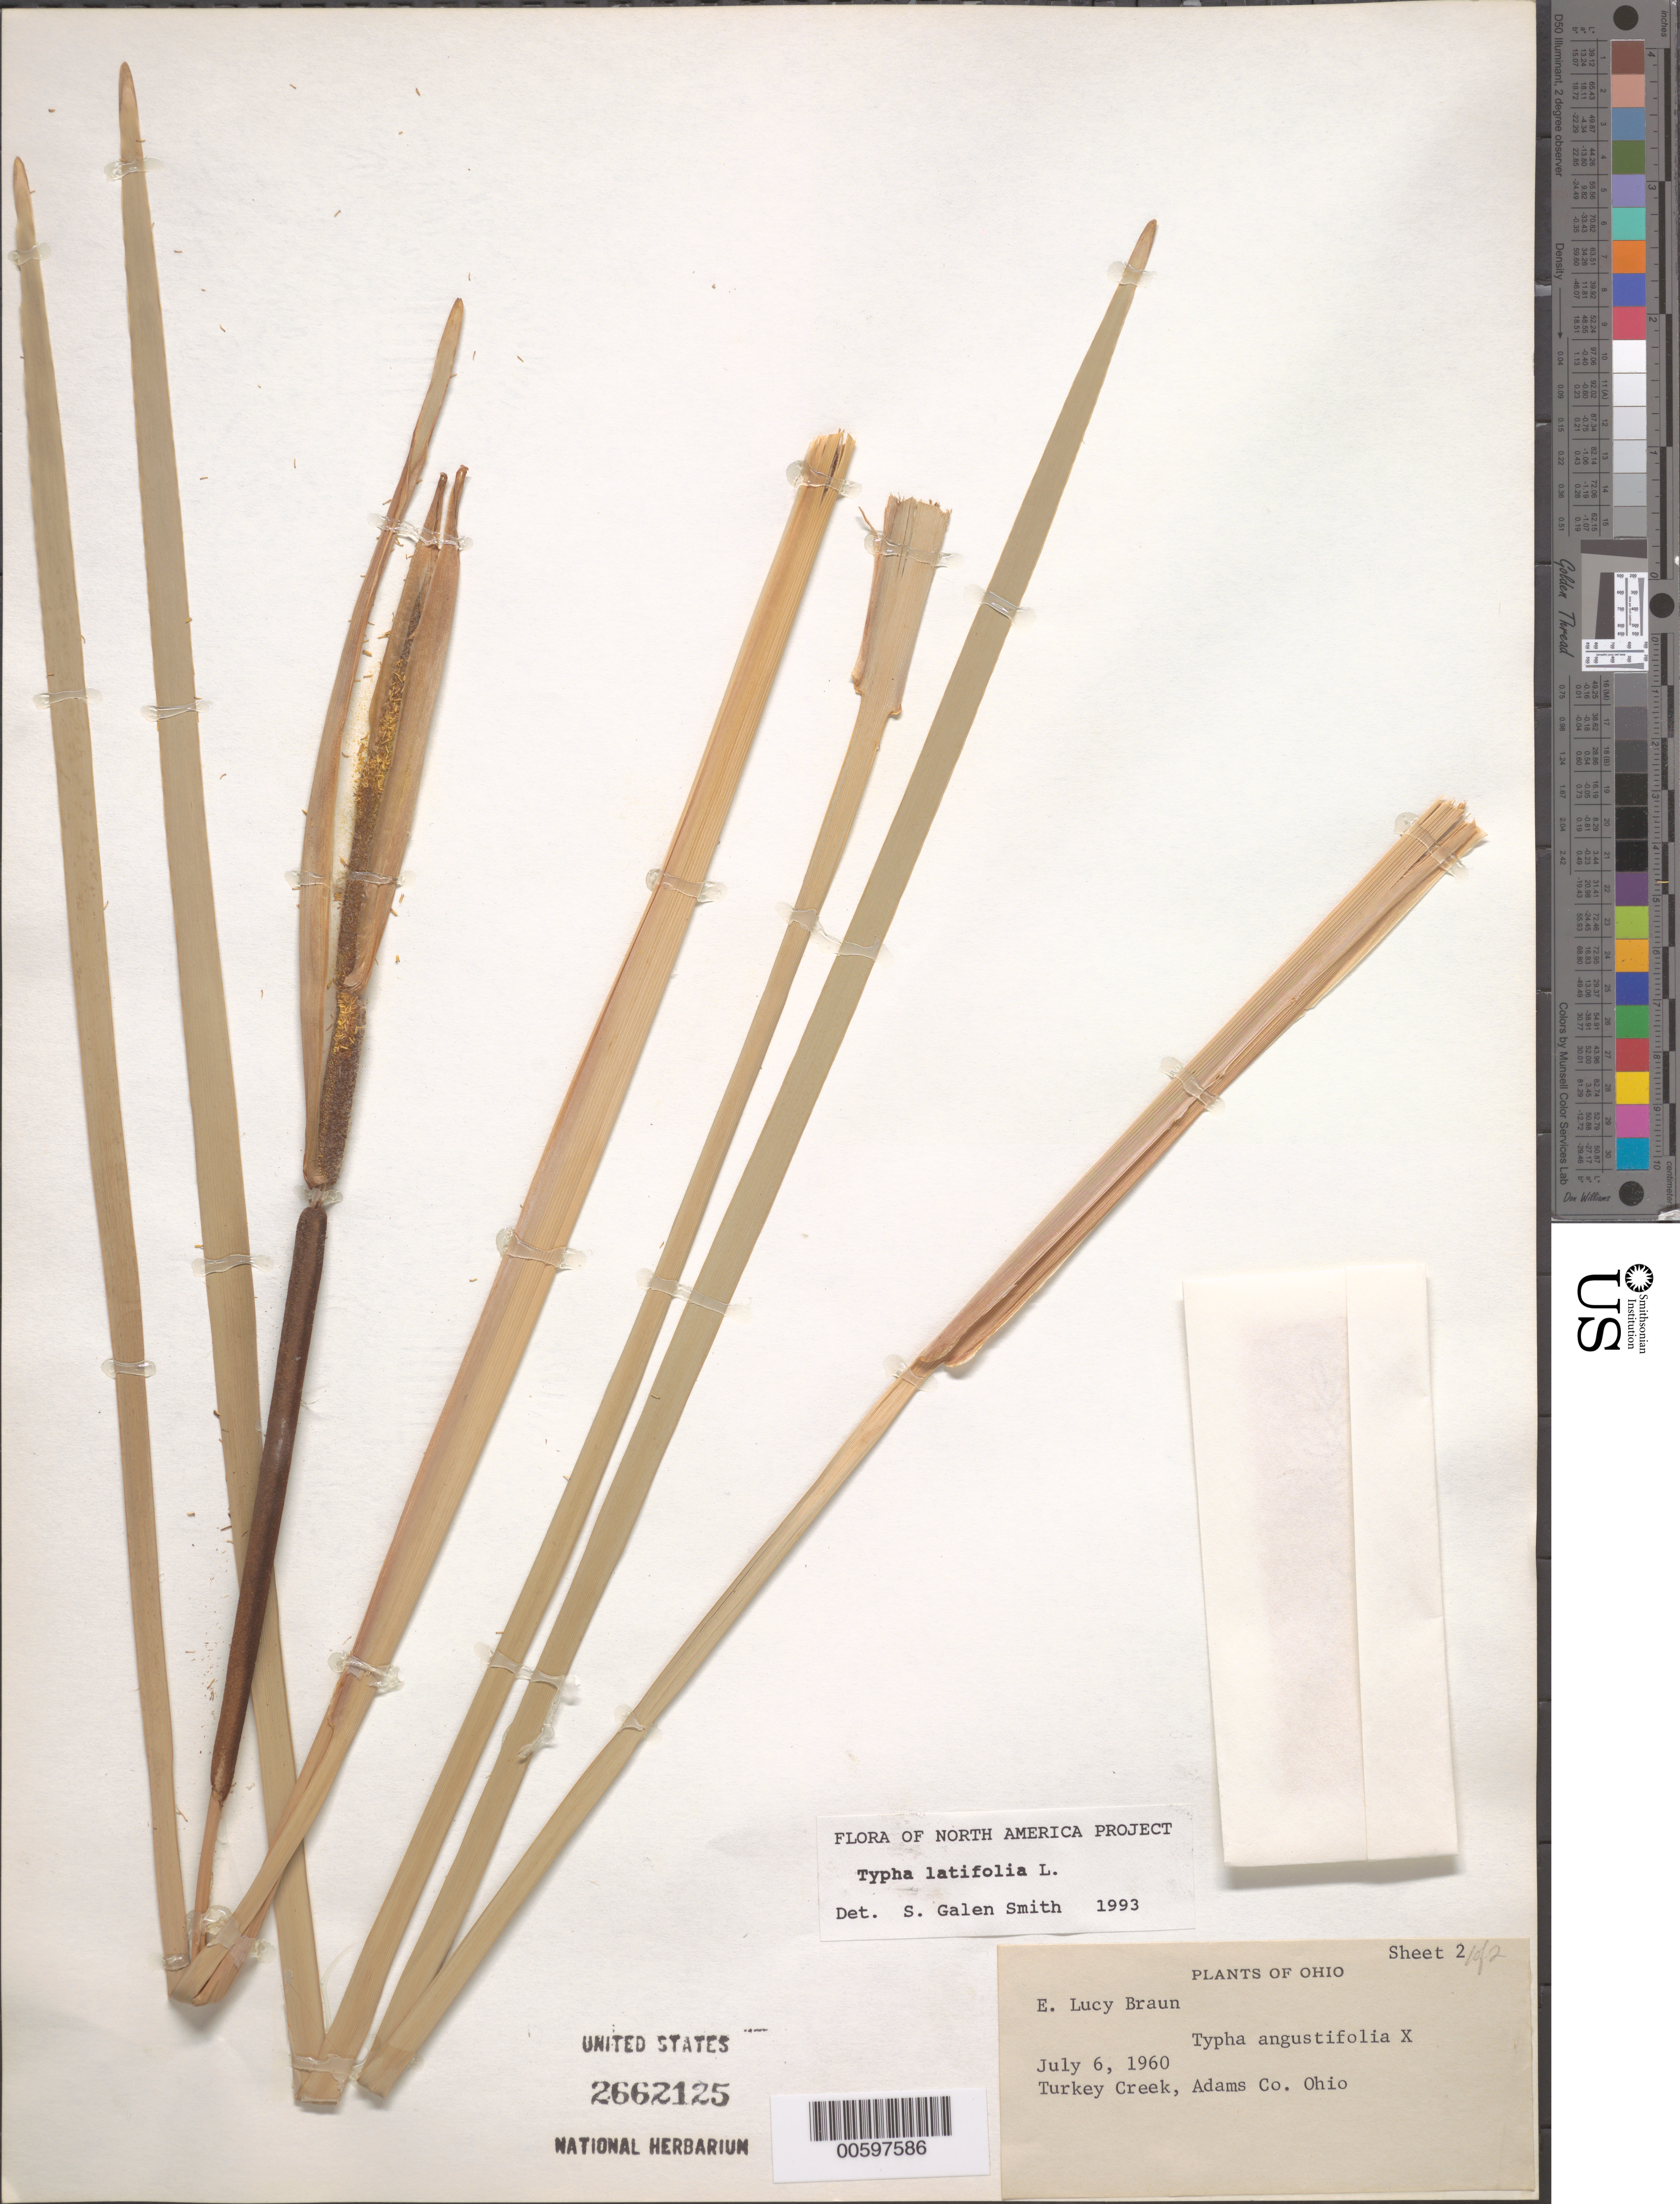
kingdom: Plantae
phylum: Tracheophyta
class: Liliopsida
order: Poales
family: Typhaceae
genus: Typha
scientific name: Typha latifolia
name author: L.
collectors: E. L. Braun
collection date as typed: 06 Jul 1960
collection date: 1960-07-06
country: United States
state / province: Ohio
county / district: Adams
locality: Turkey Creek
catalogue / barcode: US 2662125